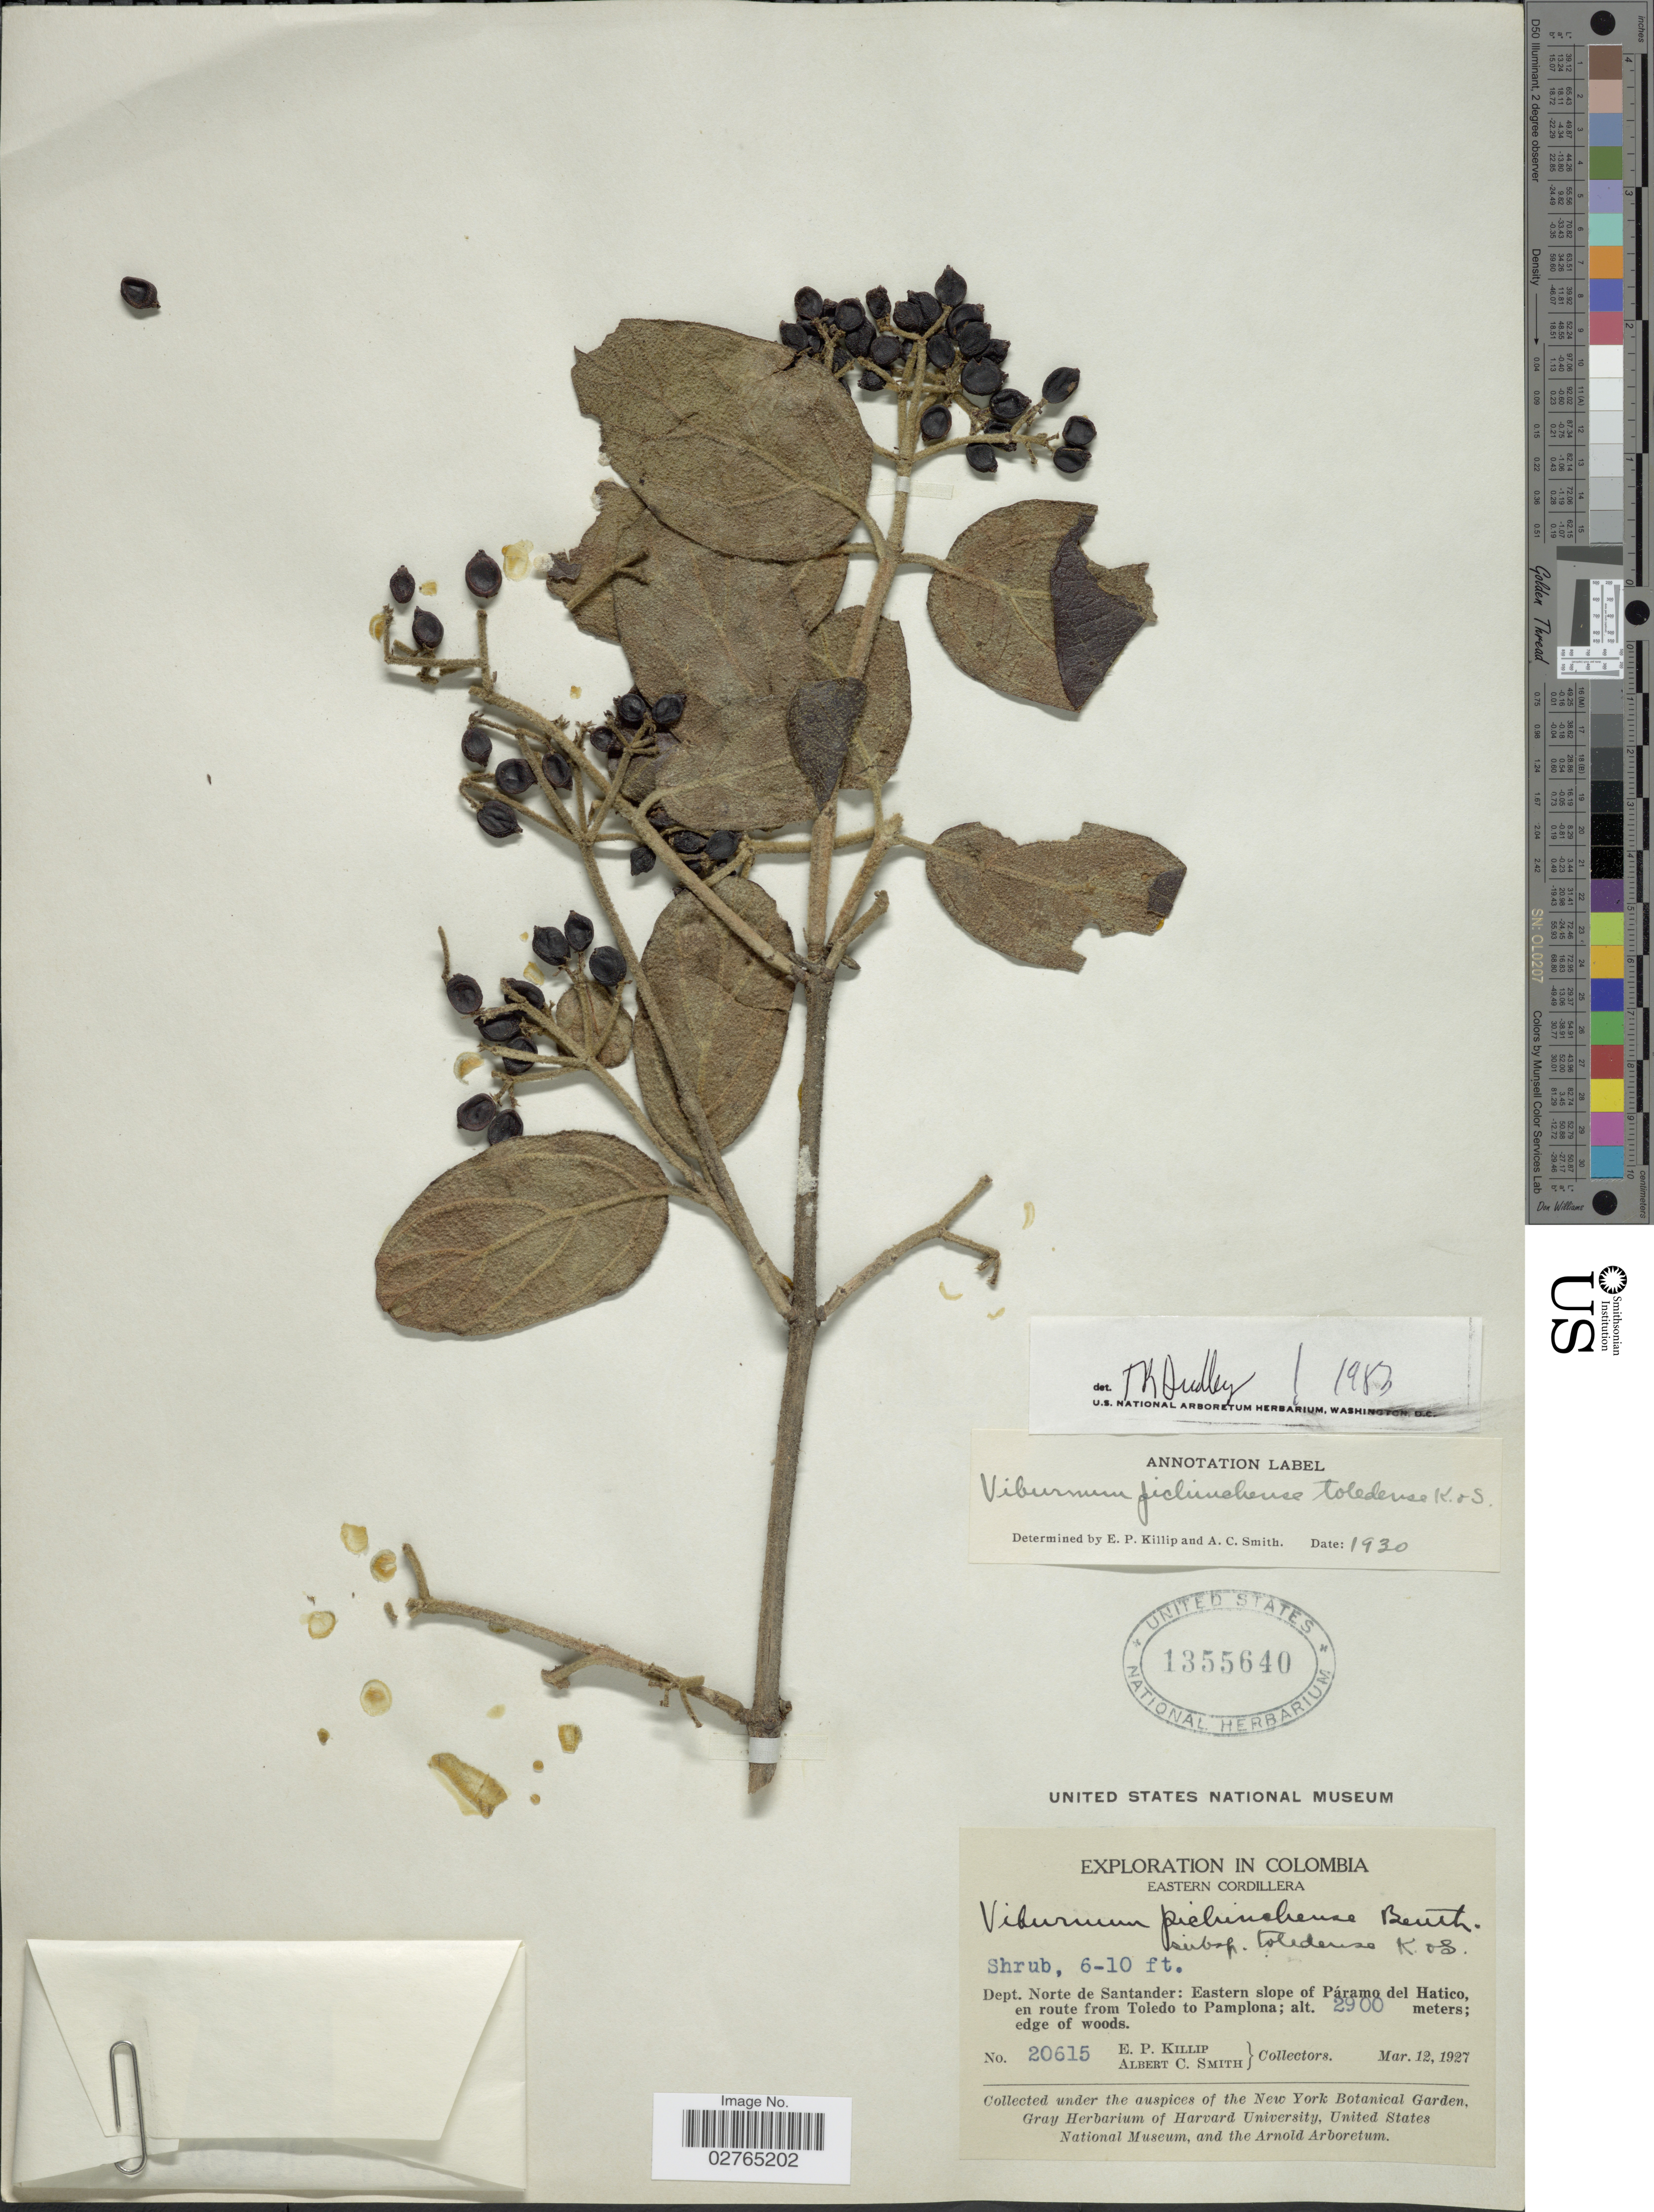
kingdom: Plantae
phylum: Tracheophyta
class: Magnoliopsida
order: Dipsacales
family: Viburnaceae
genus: Viburnum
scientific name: Viburnum pichinchense subsp. toledense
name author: Killip & A.C. Sm.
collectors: E. P. Killip & A. C. Smith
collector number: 20615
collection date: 1927-03-12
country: Colombia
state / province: Norte de Santander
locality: Eastern Cordillera. Dept. Norte de Santander: Eastern slope of Páramo del Hatico, en route from Toledo to Pamplona.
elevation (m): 2900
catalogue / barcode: US 1355640